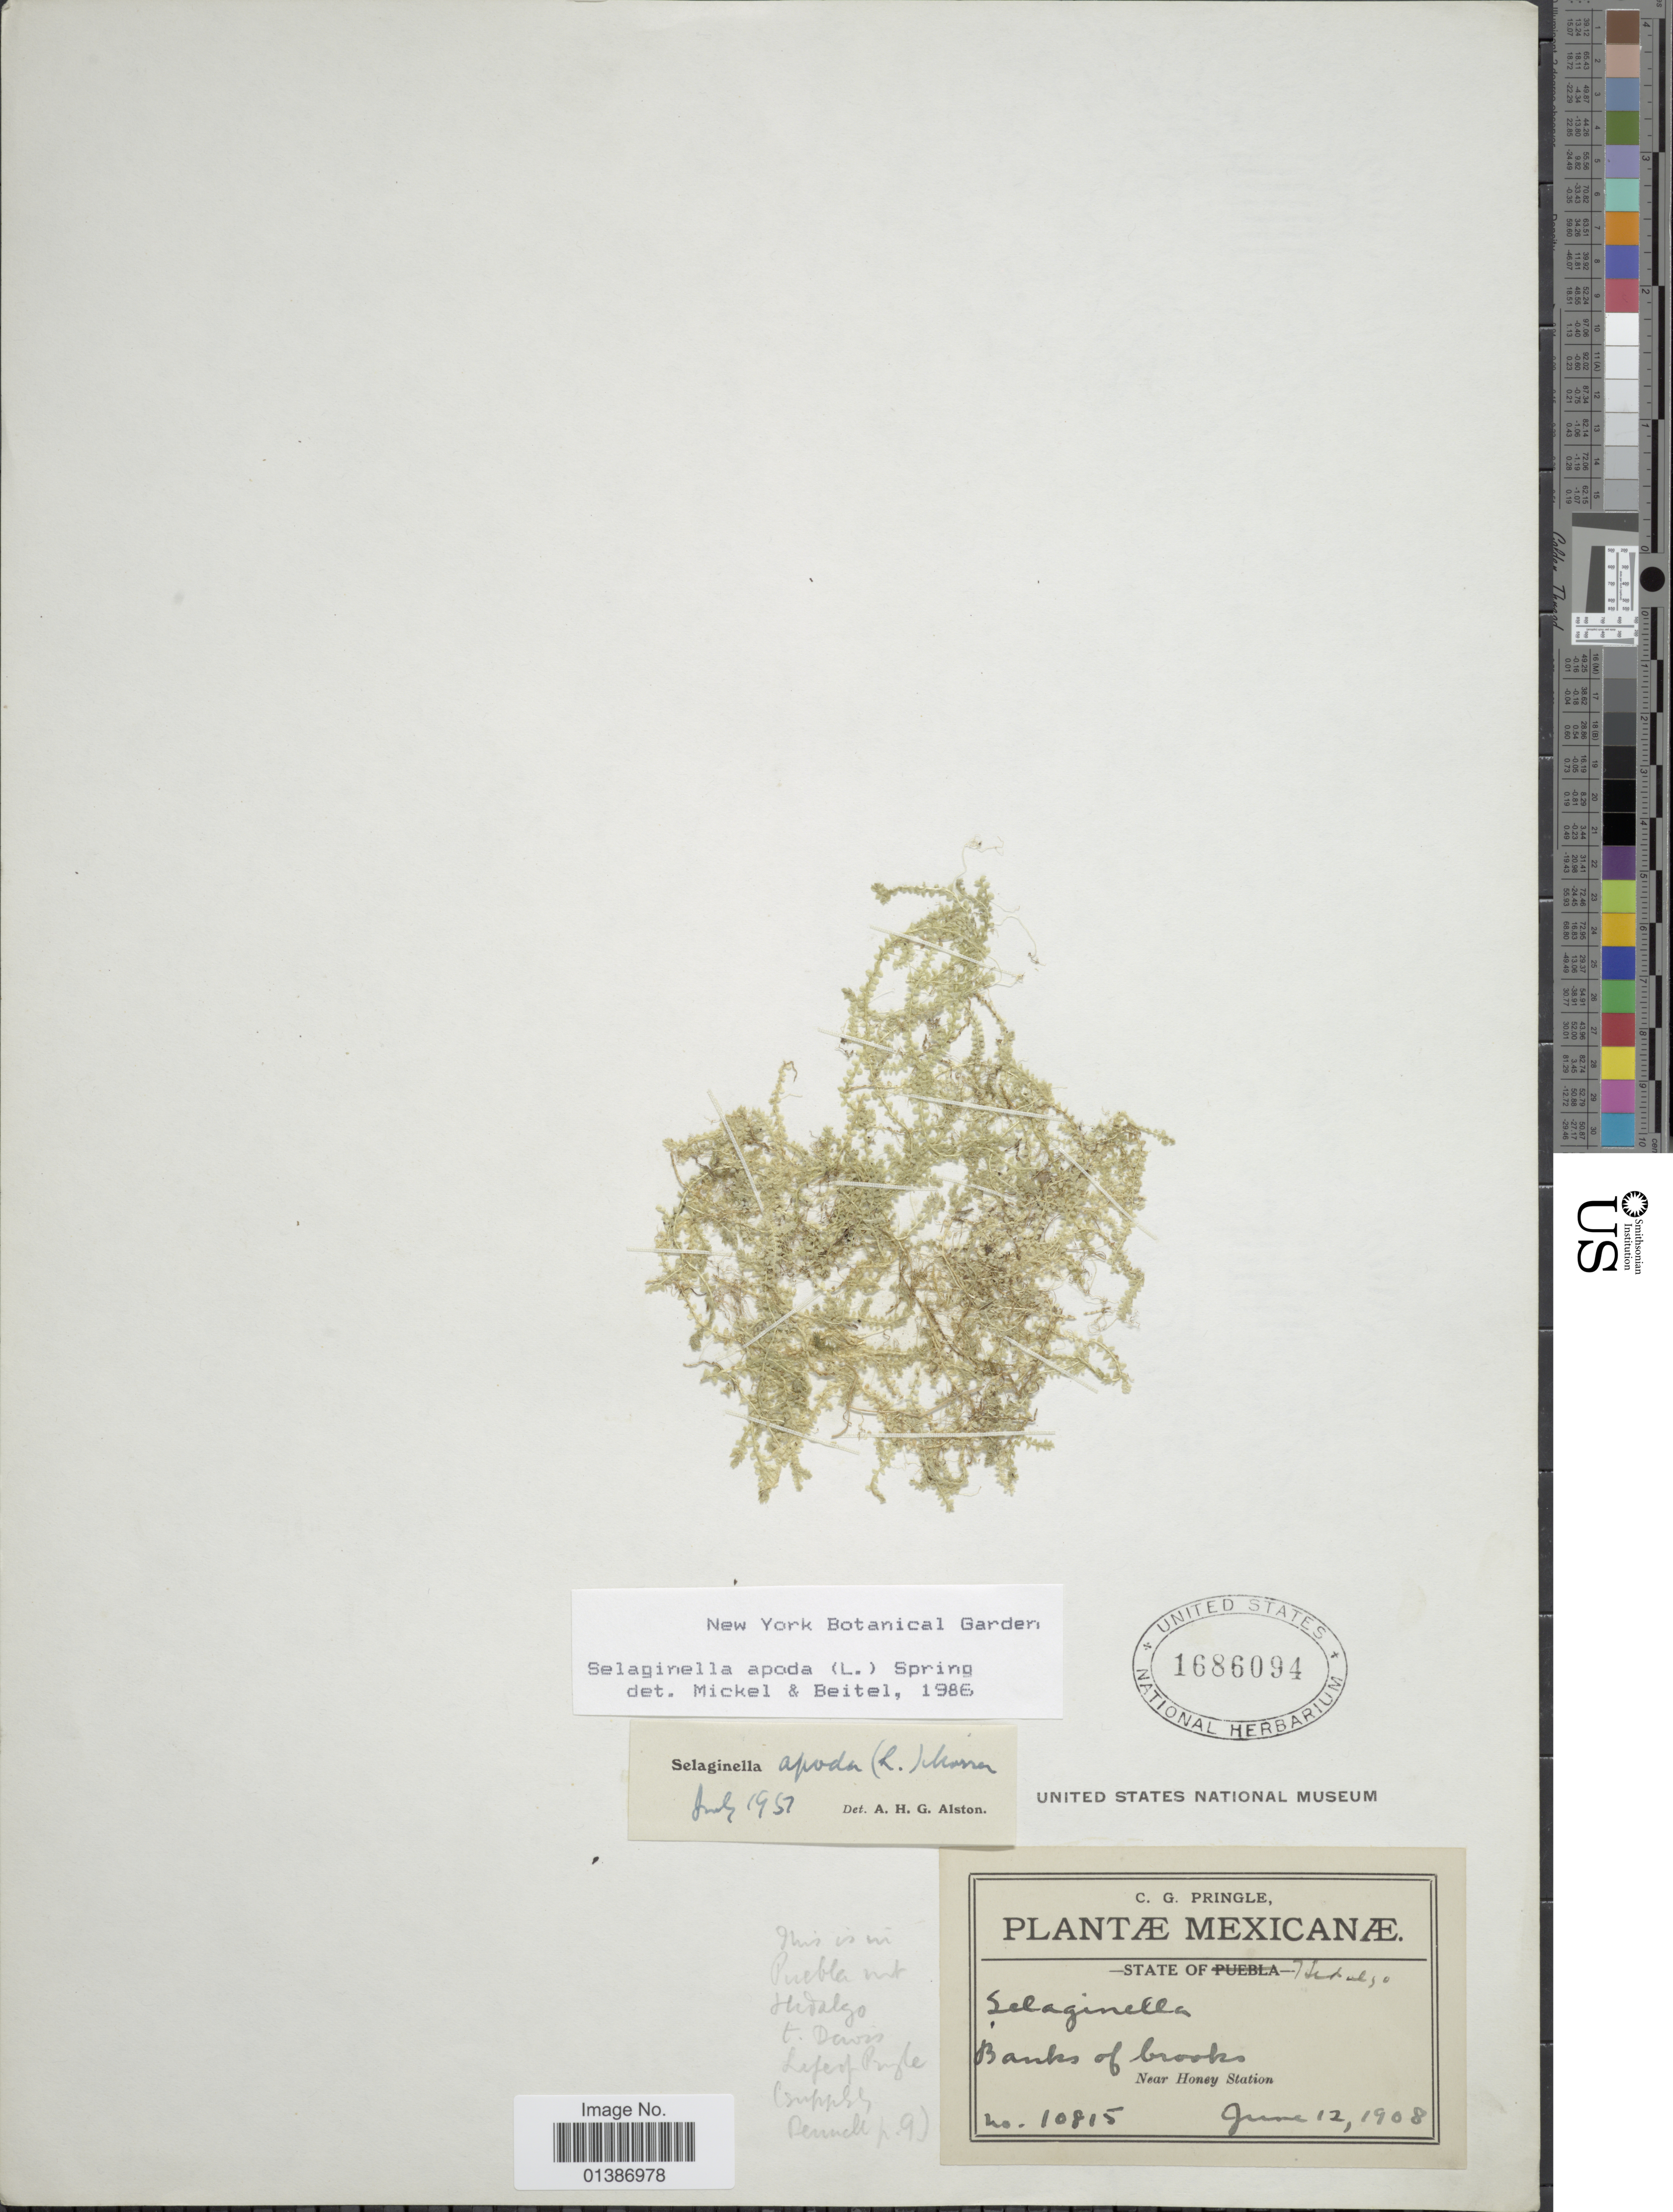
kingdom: Plantae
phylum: Tracheophyta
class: Lycopodiopsida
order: Selaginellales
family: Selaginellaceae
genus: Selaginella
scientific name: Selaginella apus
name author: Spring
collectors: C. G. Pringle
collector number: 10815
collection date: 1908-06-12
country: Mexico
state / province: Hidalgo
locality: Banks of brooks, near Honey Station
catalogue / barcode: US 1686094